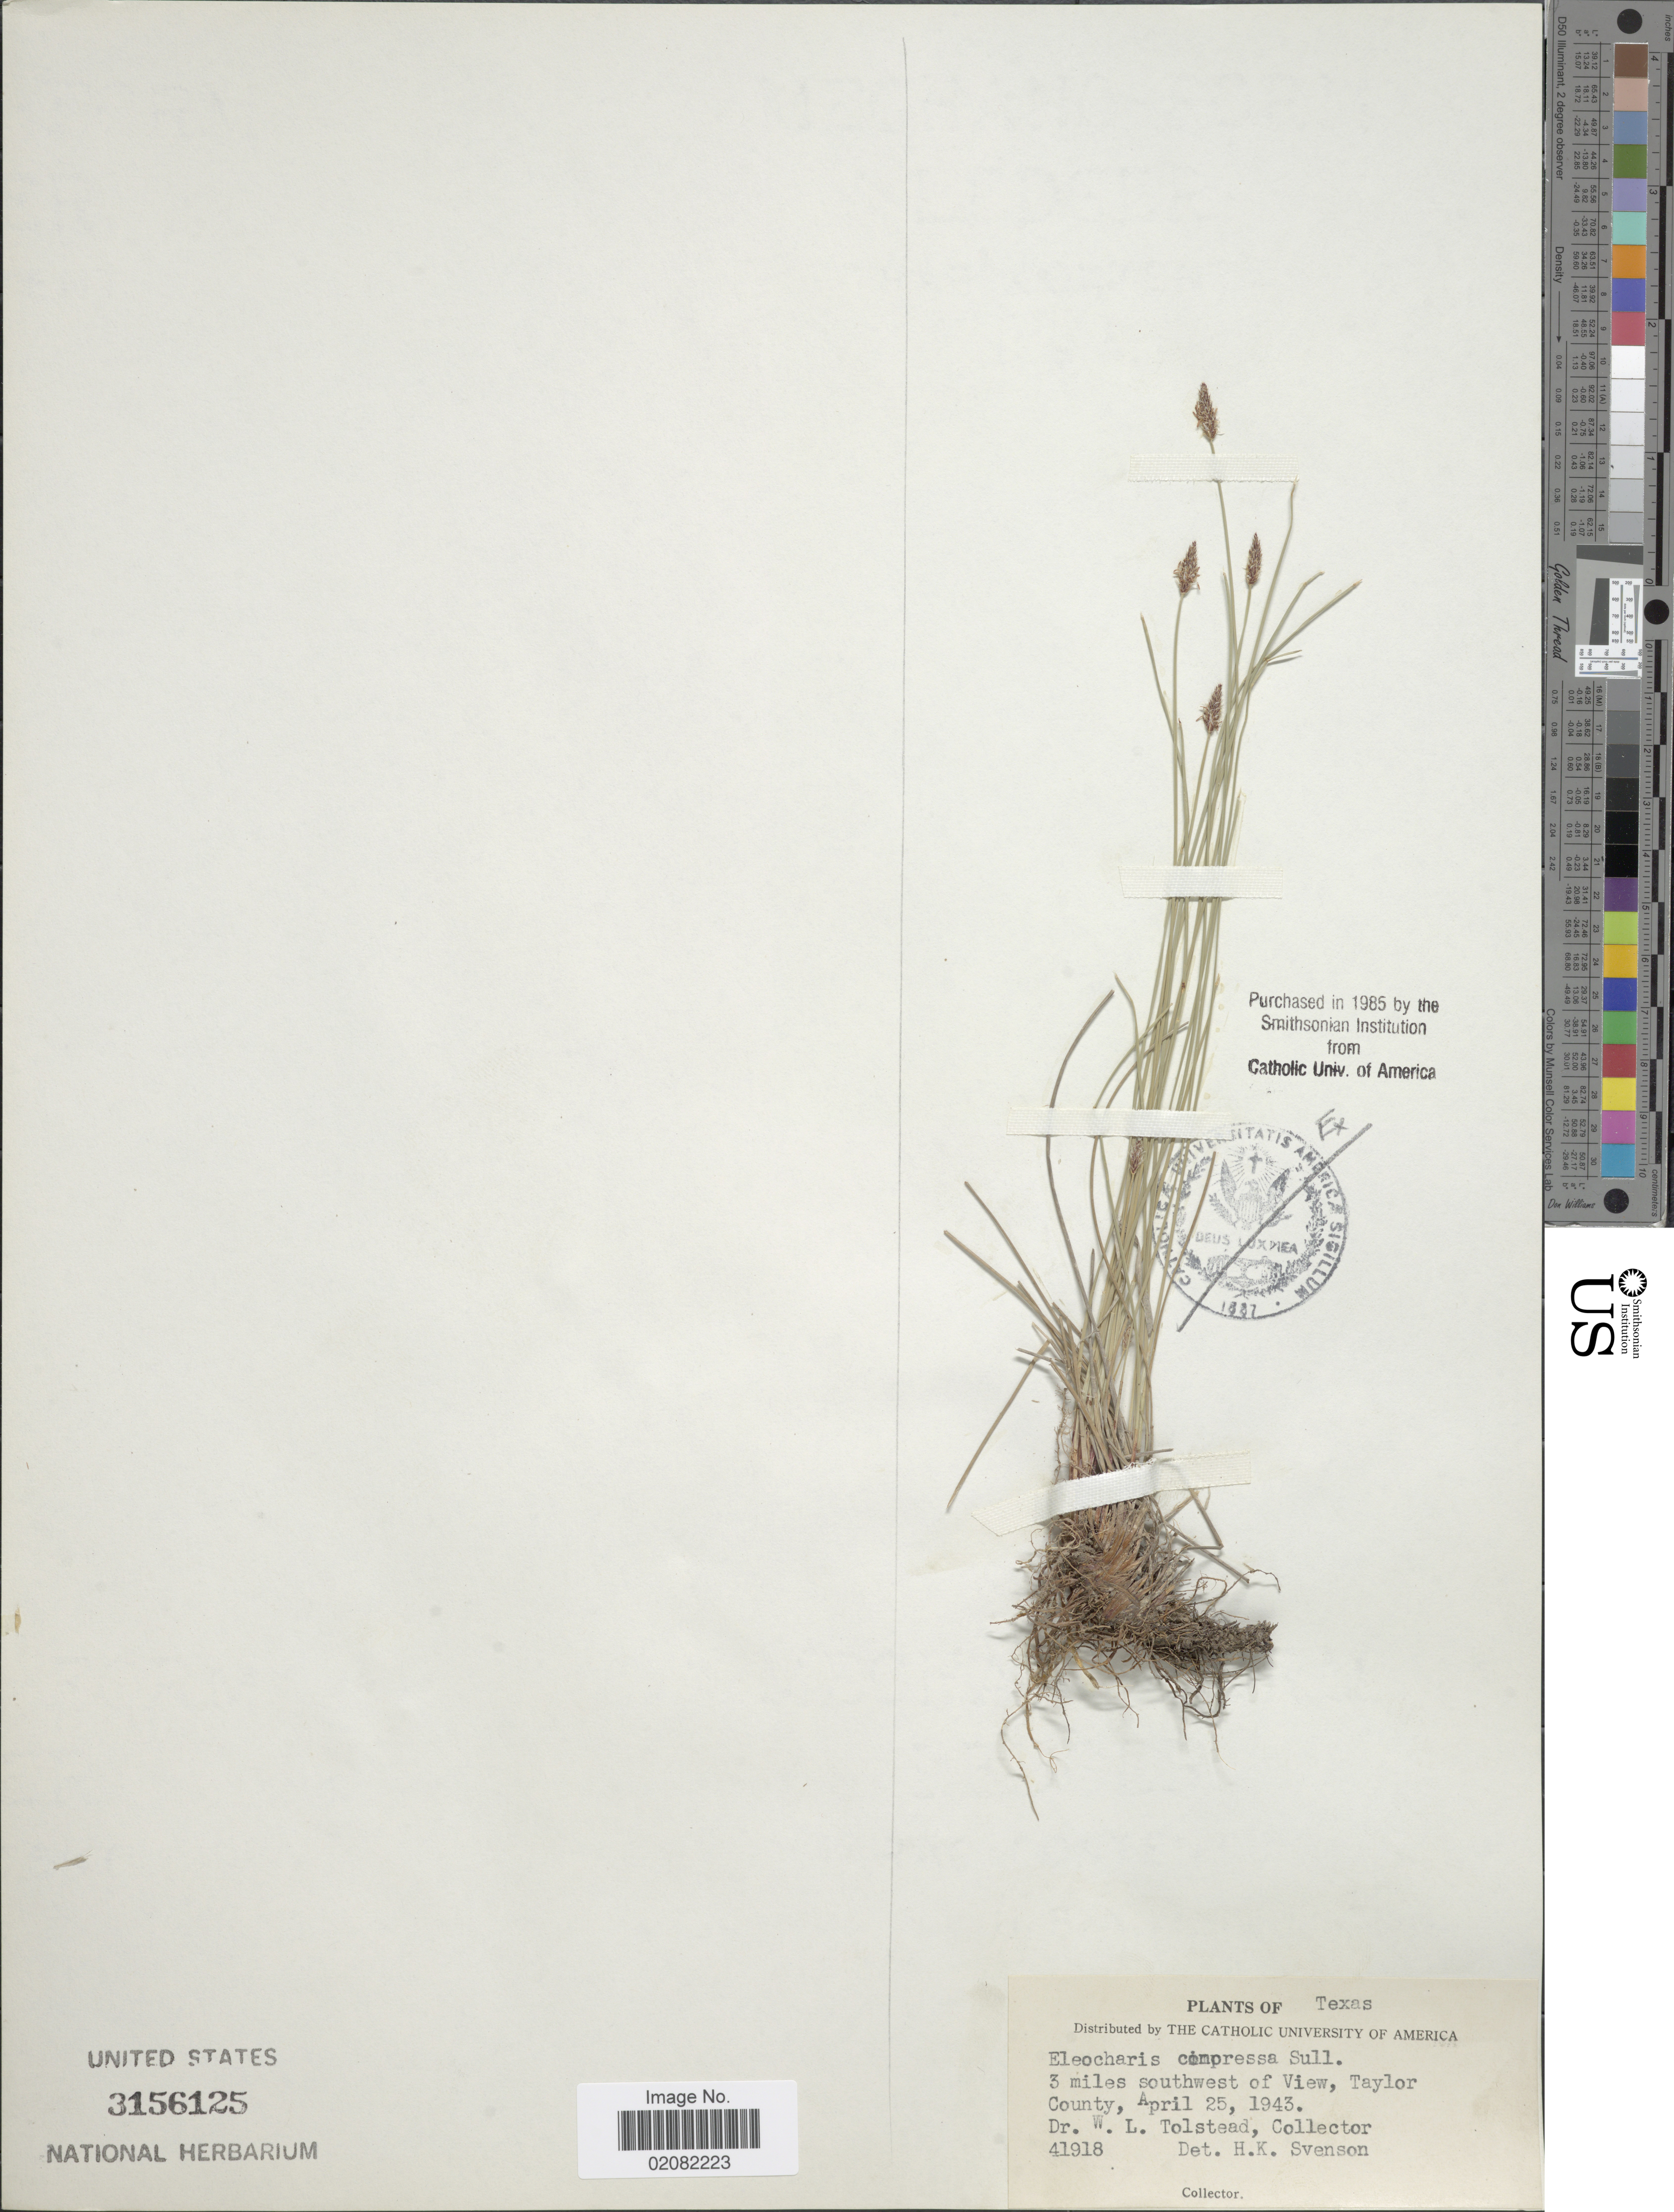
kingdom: Plantae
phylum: Tracheophyta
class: Liliopsida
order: Poales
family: Cyperaceae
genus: Eleocharis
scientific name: Eleocharis compressa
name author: Sull.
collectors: W. Tolstead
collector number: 41918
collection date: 1943-04-25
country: United States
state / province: Texas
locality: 3 miles southwest of View, Taylor County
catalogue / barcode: US 3156125